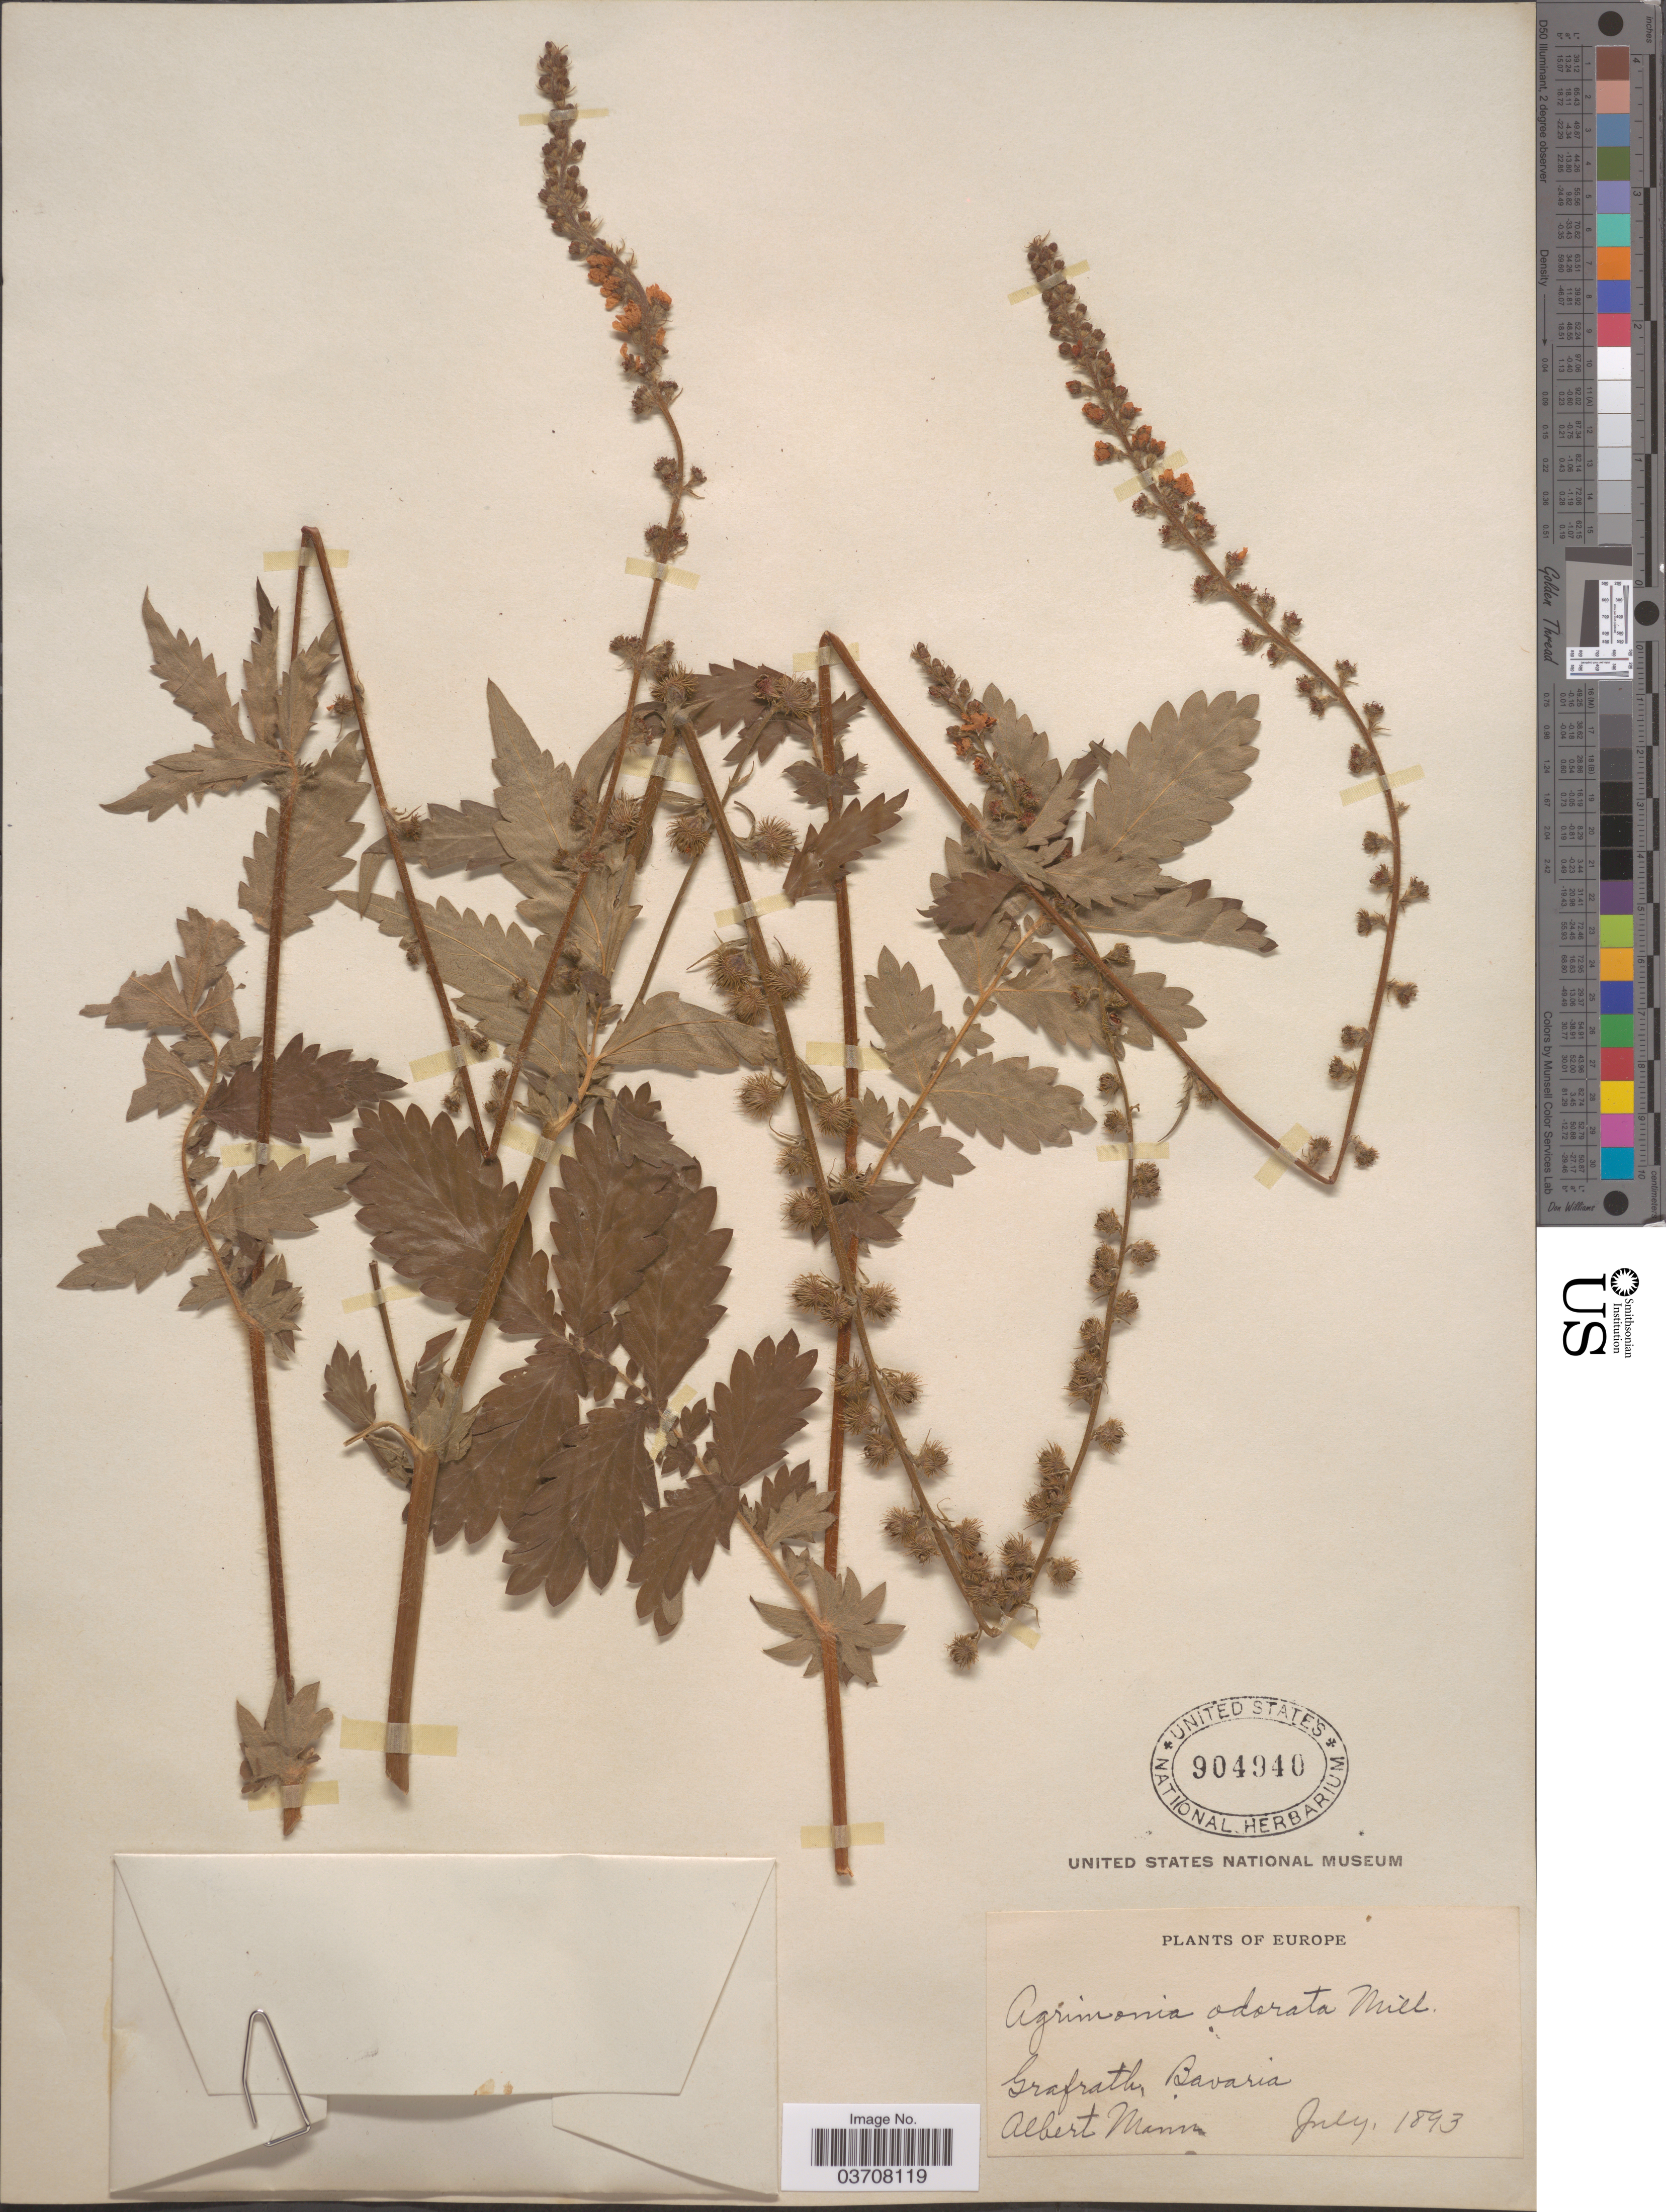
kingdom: Plantae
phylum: Tracheophyta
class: Magnoliopsida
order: Rosales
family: Rosaceae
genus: Agrimonia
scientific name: Agrimonia odorata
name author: Mill.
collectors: A. Mann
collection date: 1893-07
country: Germany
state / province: Bayern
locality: Grafrath, Bavaria.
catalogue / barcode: US 904940